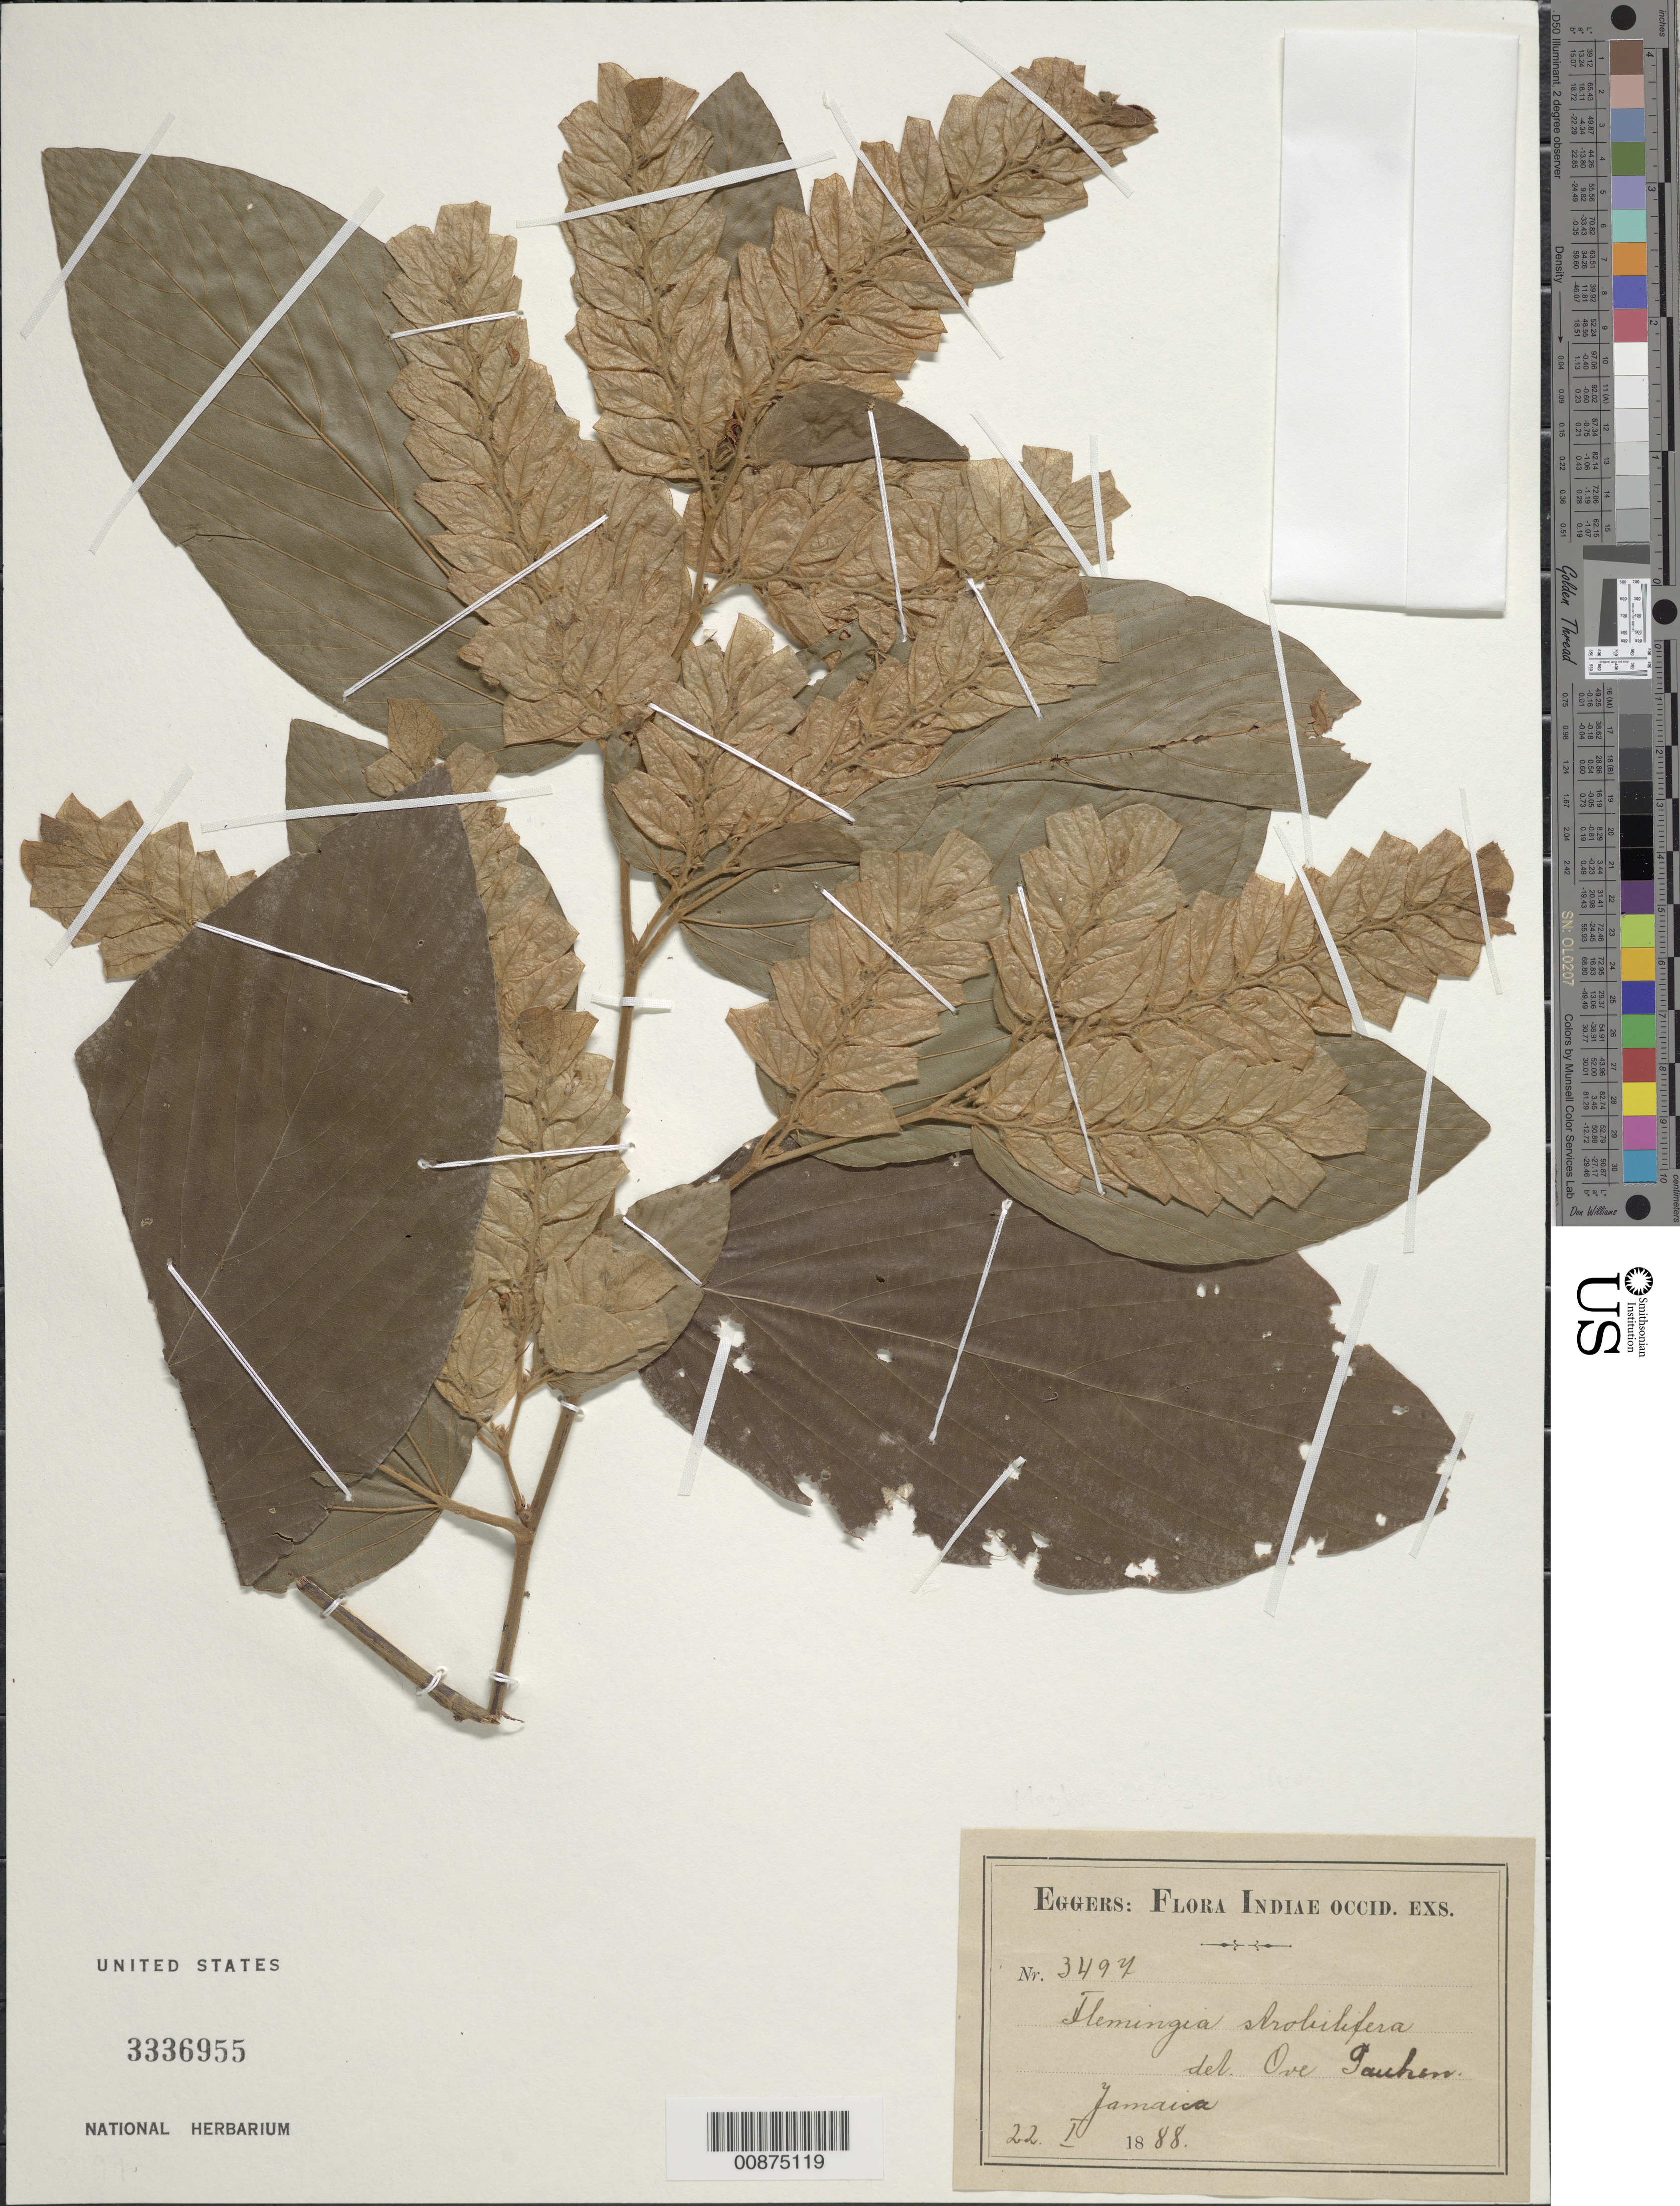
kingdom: Plantae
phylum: Tracheophyta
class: Magnoliopsida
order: Fabales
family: Fabaceae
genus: Flemingia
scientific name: Flemingia strobilifera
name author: (L.) W.T. Aiton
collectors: H. F. A. von Eggers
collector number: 3497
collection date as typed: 22 Jan 1888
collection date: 1888-01-22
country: Jamaica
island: Jamaica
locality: Jamaica.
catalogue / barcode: US 3336955